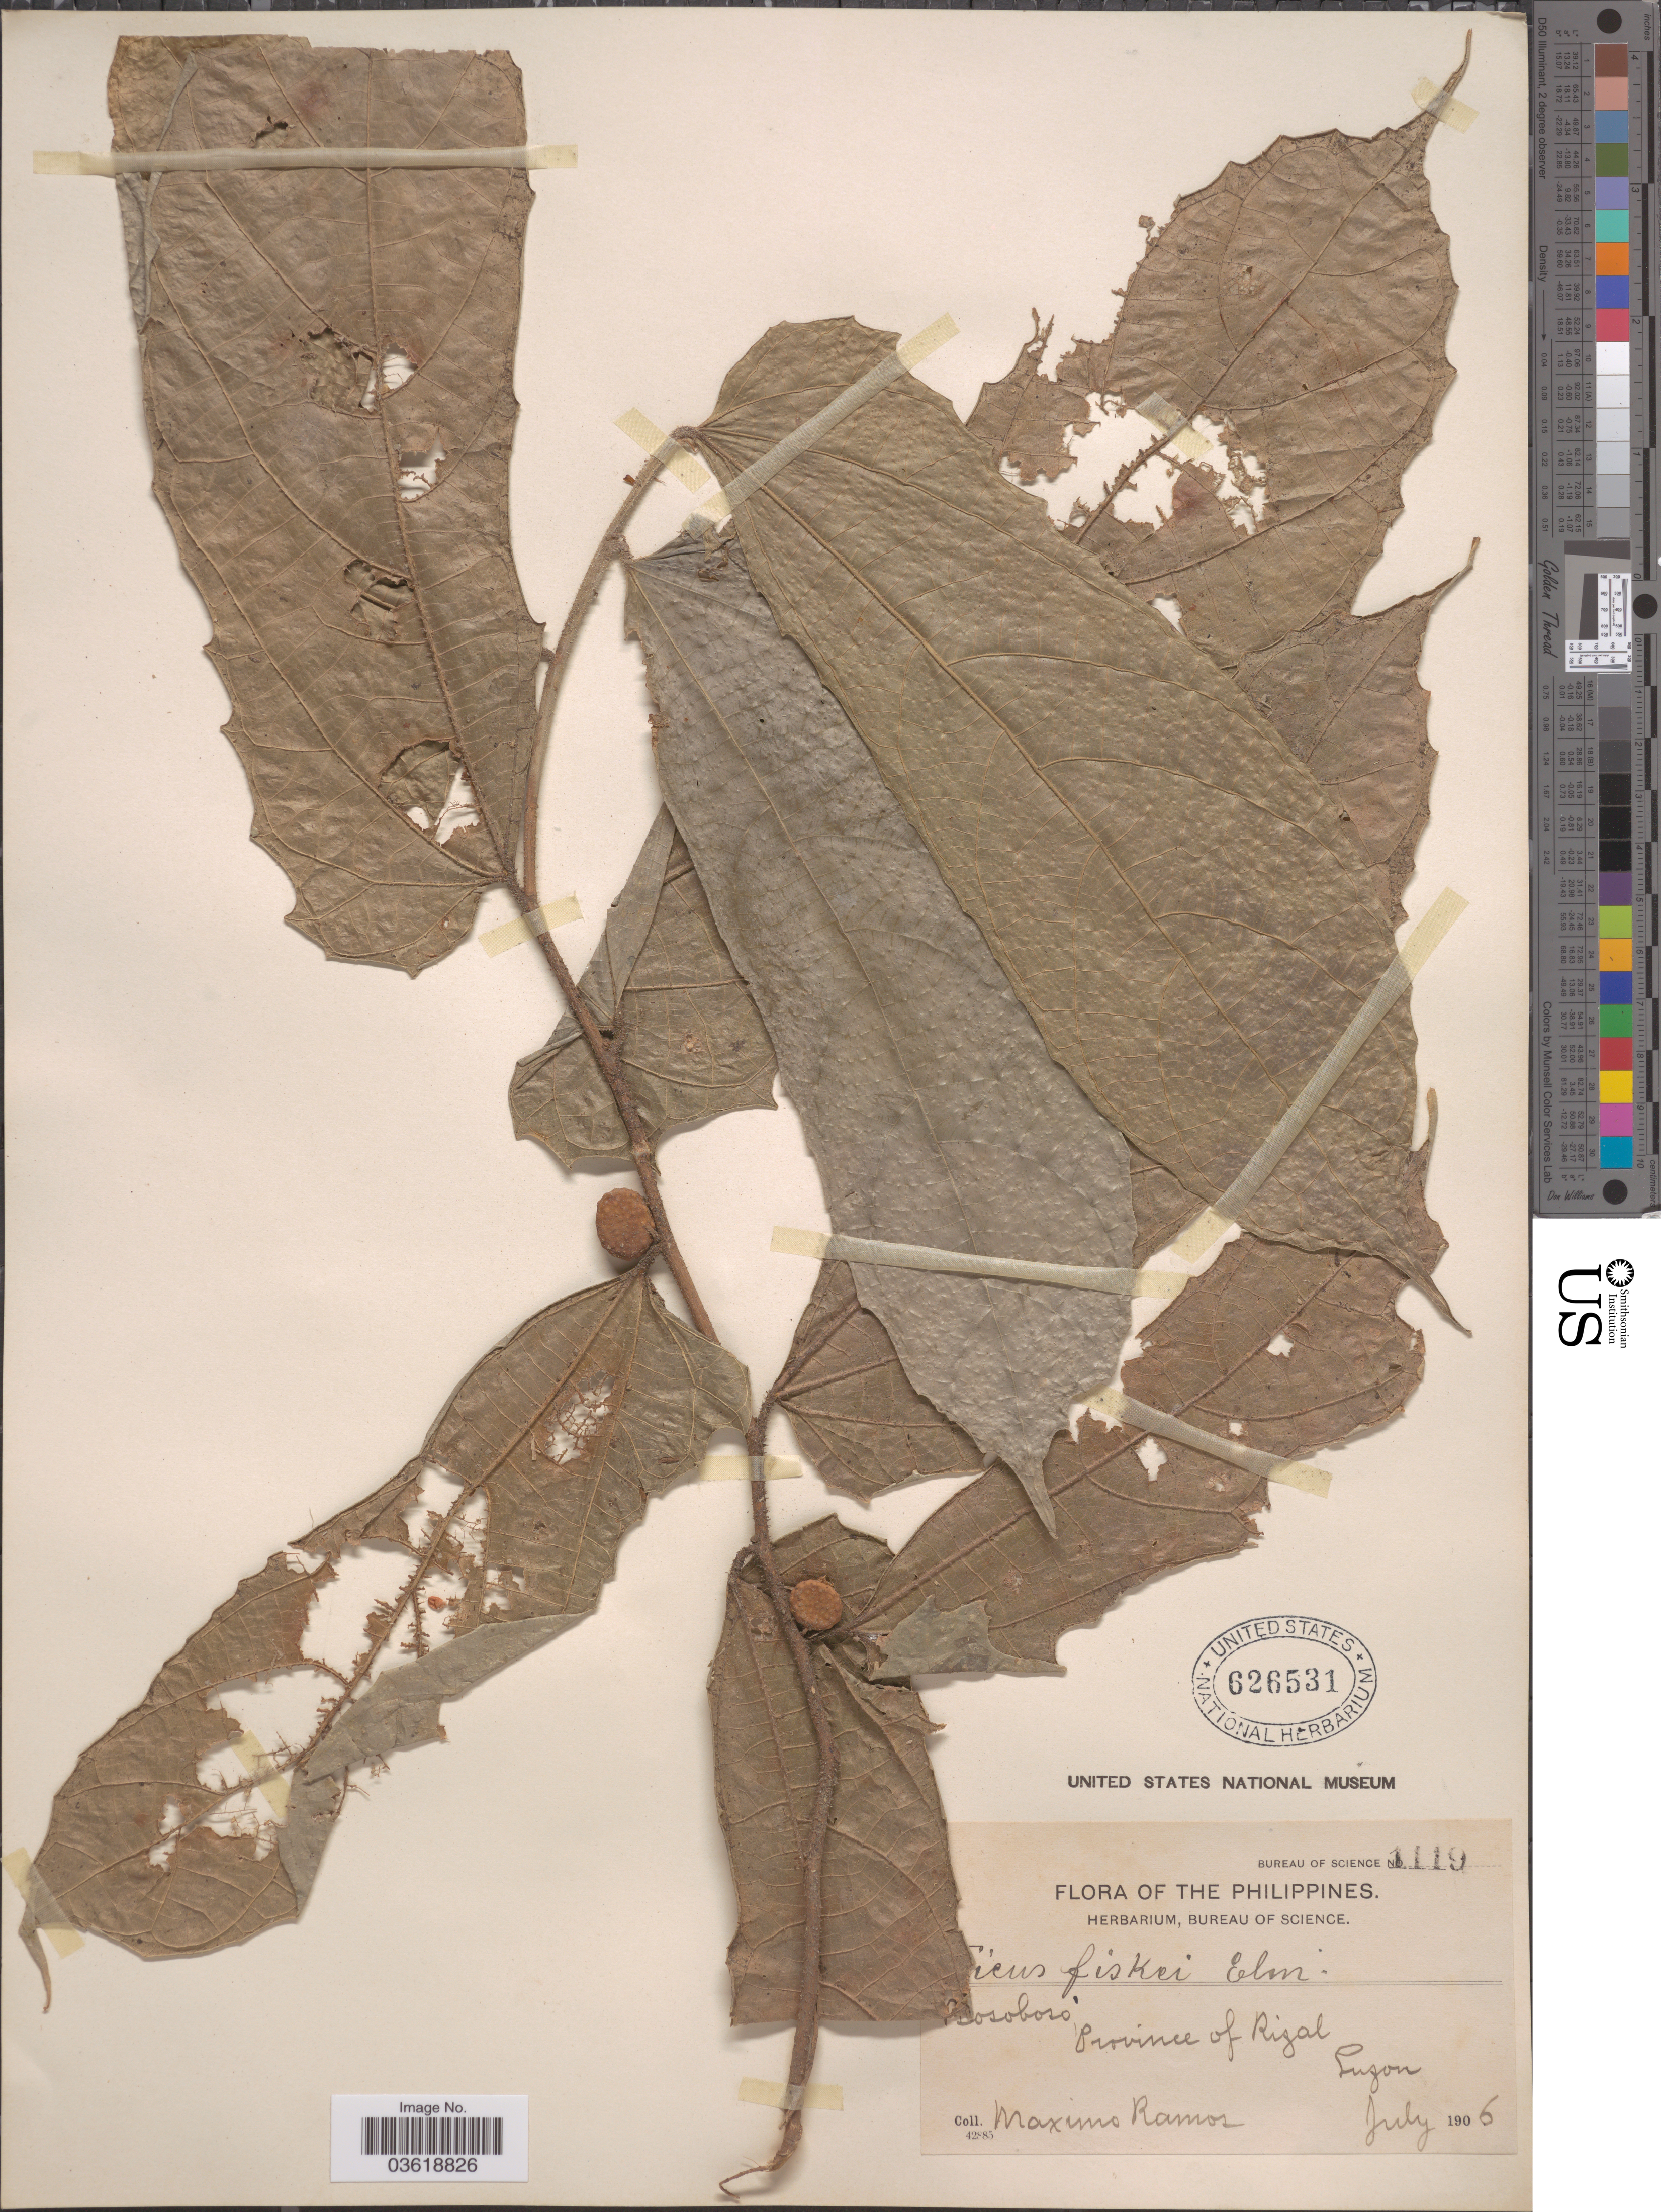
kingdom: Plantae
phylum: Tracheophyta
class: Magnoliopsida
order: Rosales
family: Moraceae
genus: Ficus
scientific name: Ficus fiskei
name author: Elmer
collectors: M. Ramos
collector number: Bureau of Science 1119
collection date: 1906-07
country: Philippines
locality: Bosoboso, Province of Rizal, Luzon.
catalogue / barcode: US 626531